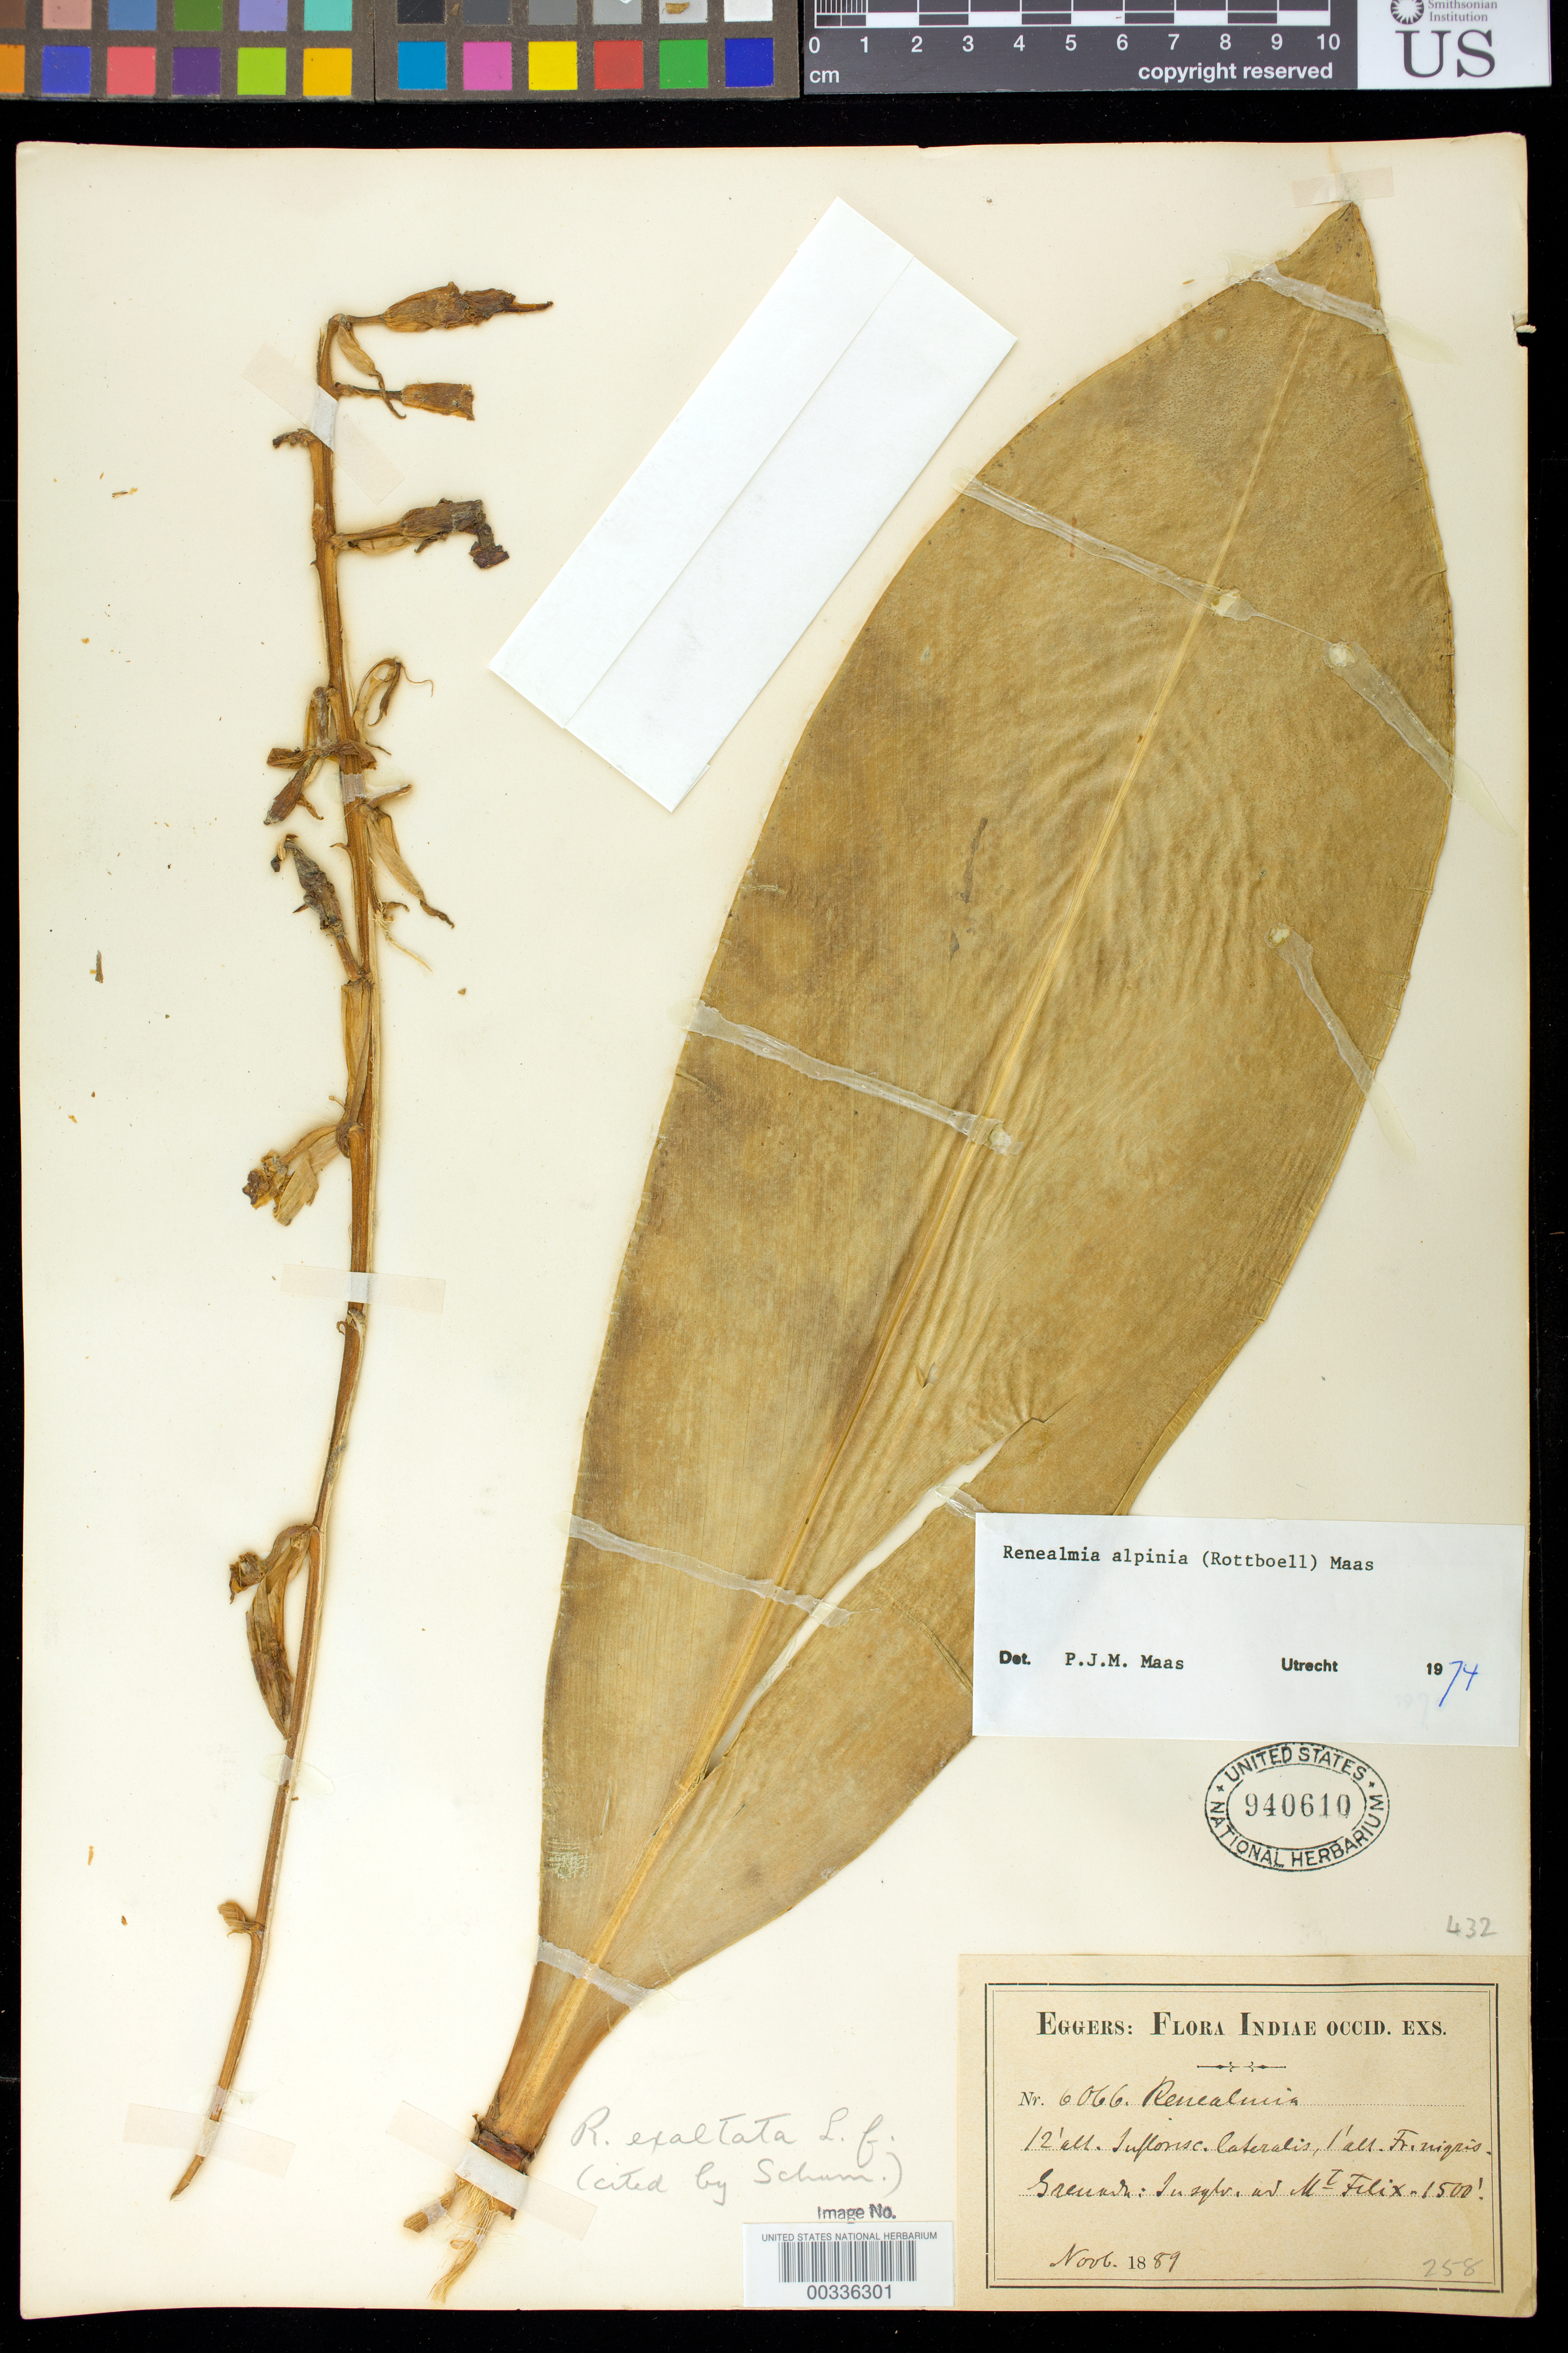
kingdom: Plantae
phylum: Tracheophyta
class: Liliopsida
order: Zingiberales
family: Zingiberaceae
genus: Renealmia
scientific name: Renealmia alpinia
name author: (Rottb.) Maas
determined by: Maas, Paul J. M.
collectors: H. F. A. von Eggers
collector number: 6066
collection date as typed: Nov 1889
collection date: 1889-11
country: Grenada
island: Windward Is.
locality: Mt Felix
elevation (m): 457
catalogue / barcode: US 940610